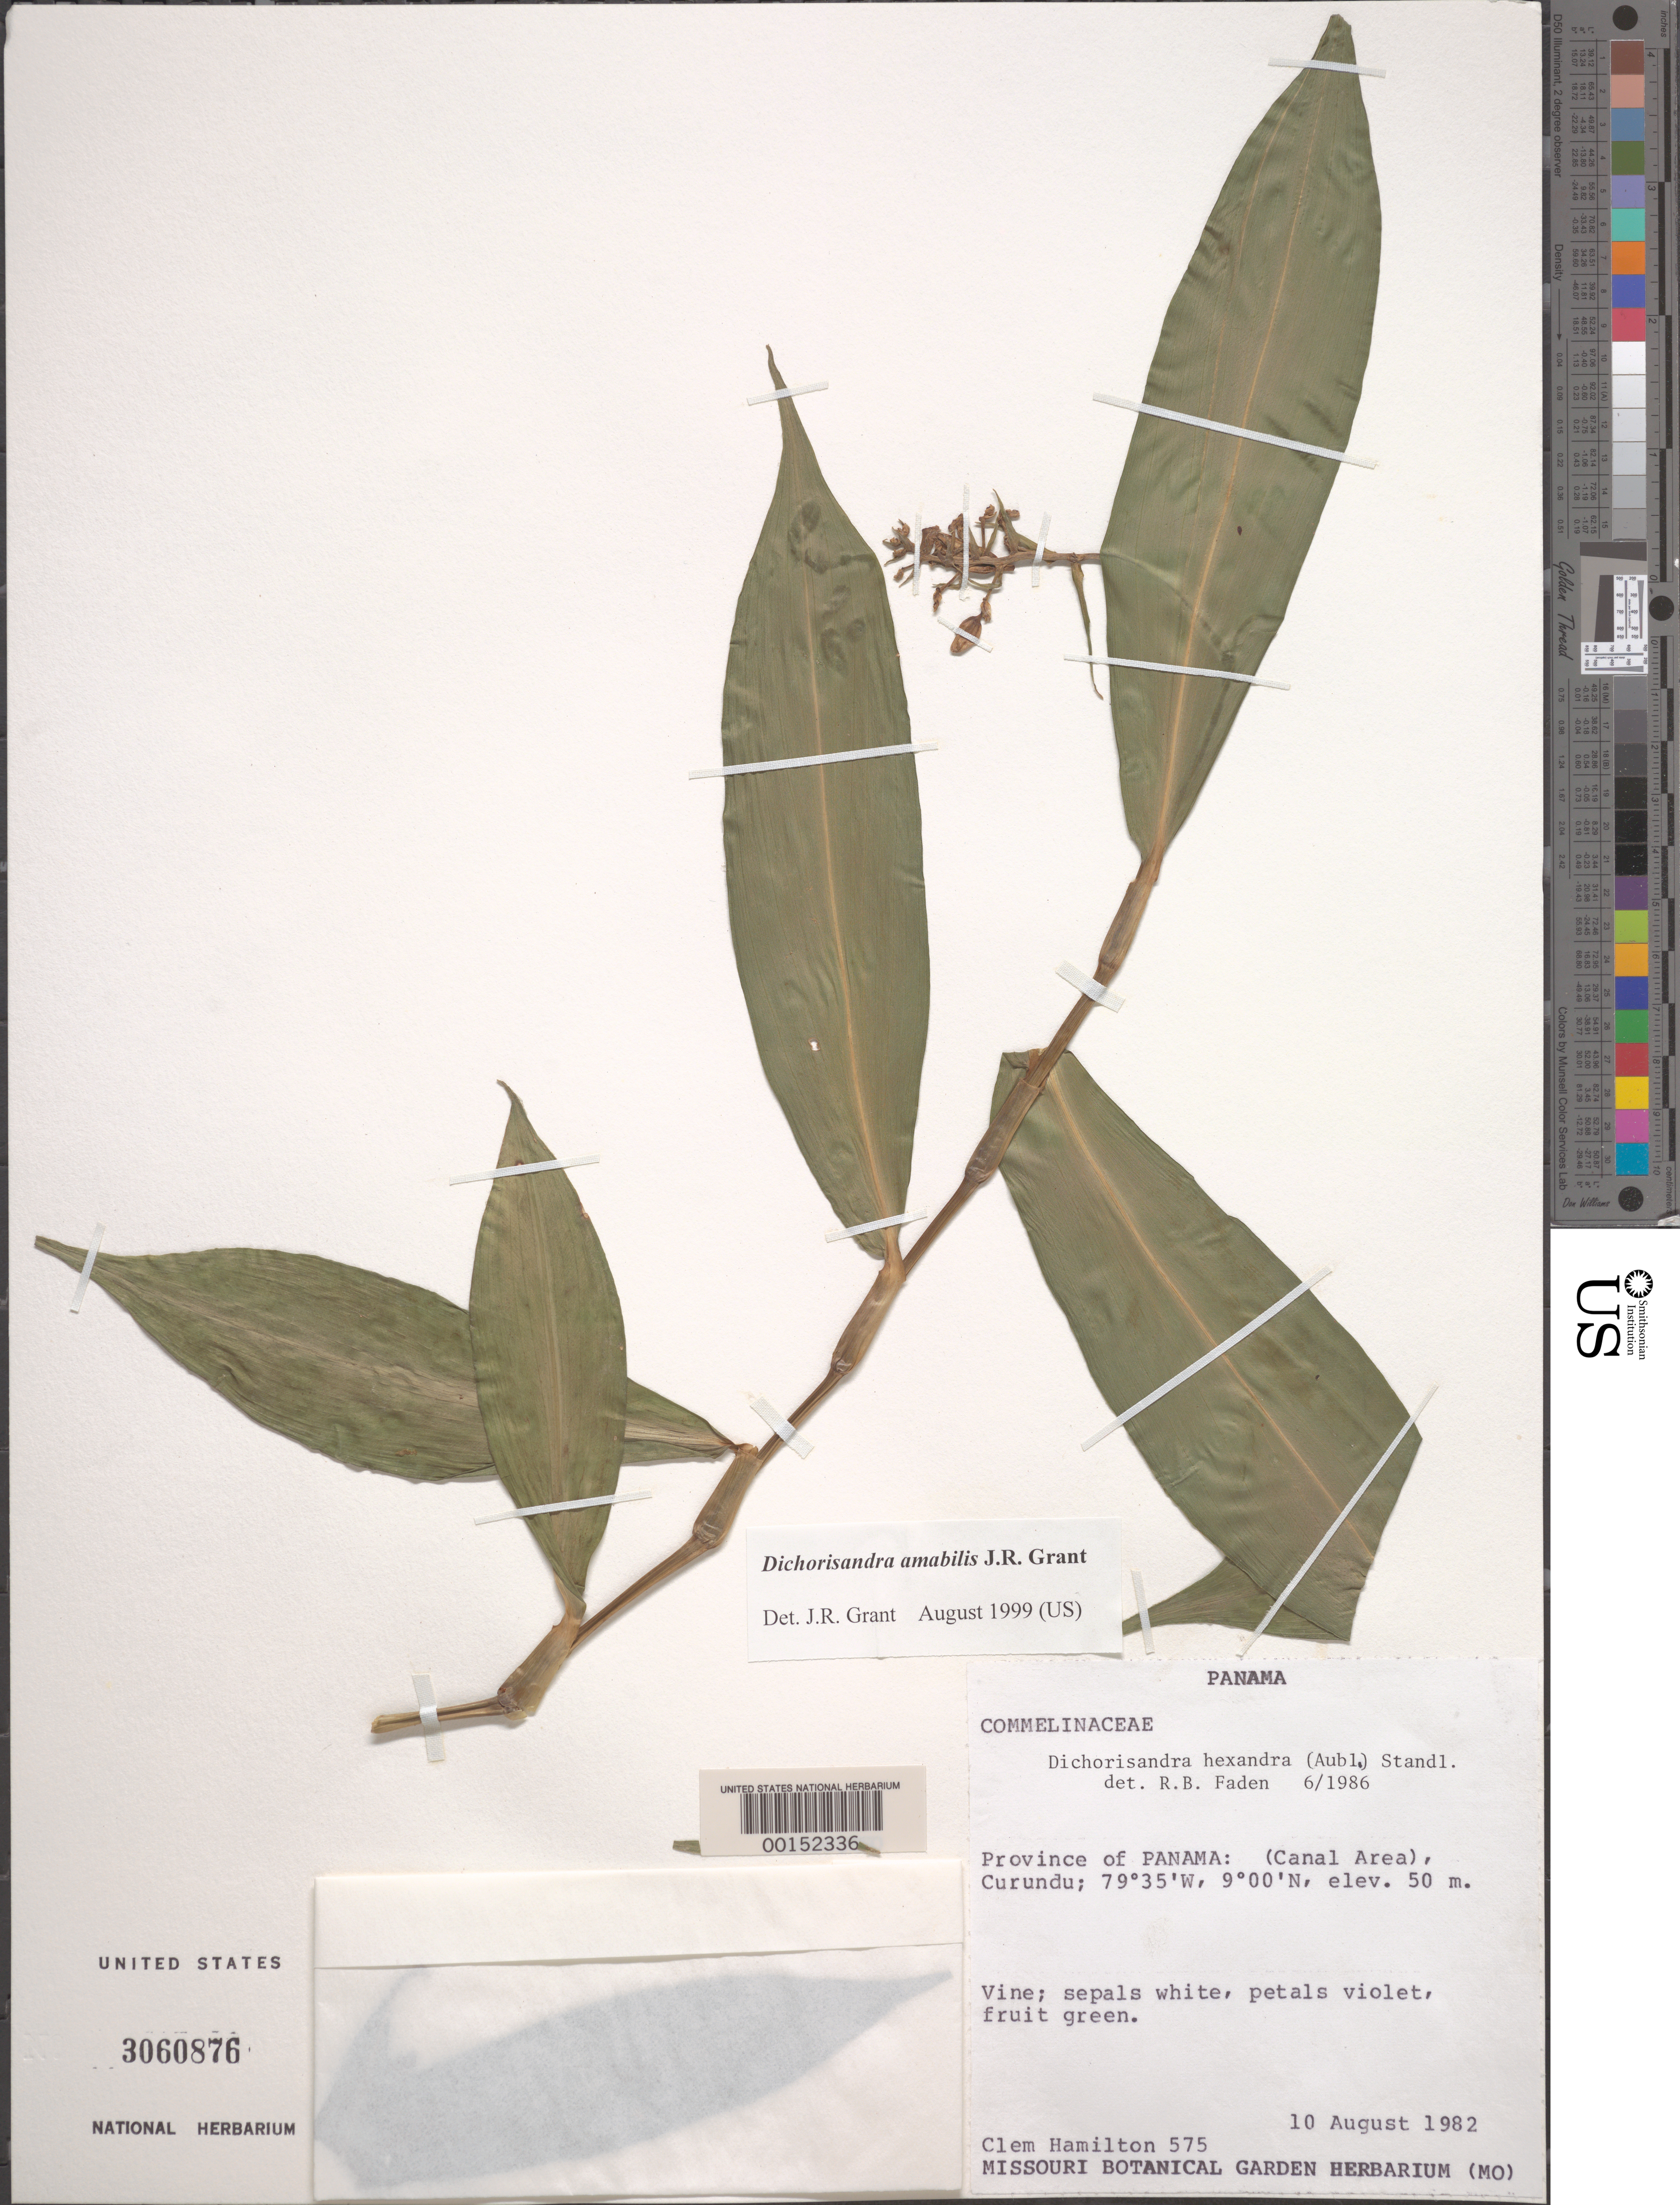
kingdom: Plantae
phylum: Tracheophyta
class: Liliopsida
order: Commelinales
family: Commelinaceae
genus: Dichorisandra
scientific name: Dichorisandra hexandra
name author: (Aubl.) Standl.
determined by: Faden, Robert B., (US), Smithsonian Institution - National Museum of Natural History (UNITED STATES)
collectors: C. Hamilton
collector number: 575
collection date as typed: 10 Aug 1982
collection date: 1982-08-10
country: Panama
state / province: Panamá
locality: Curundu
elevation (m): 50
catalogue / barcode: US 3060876